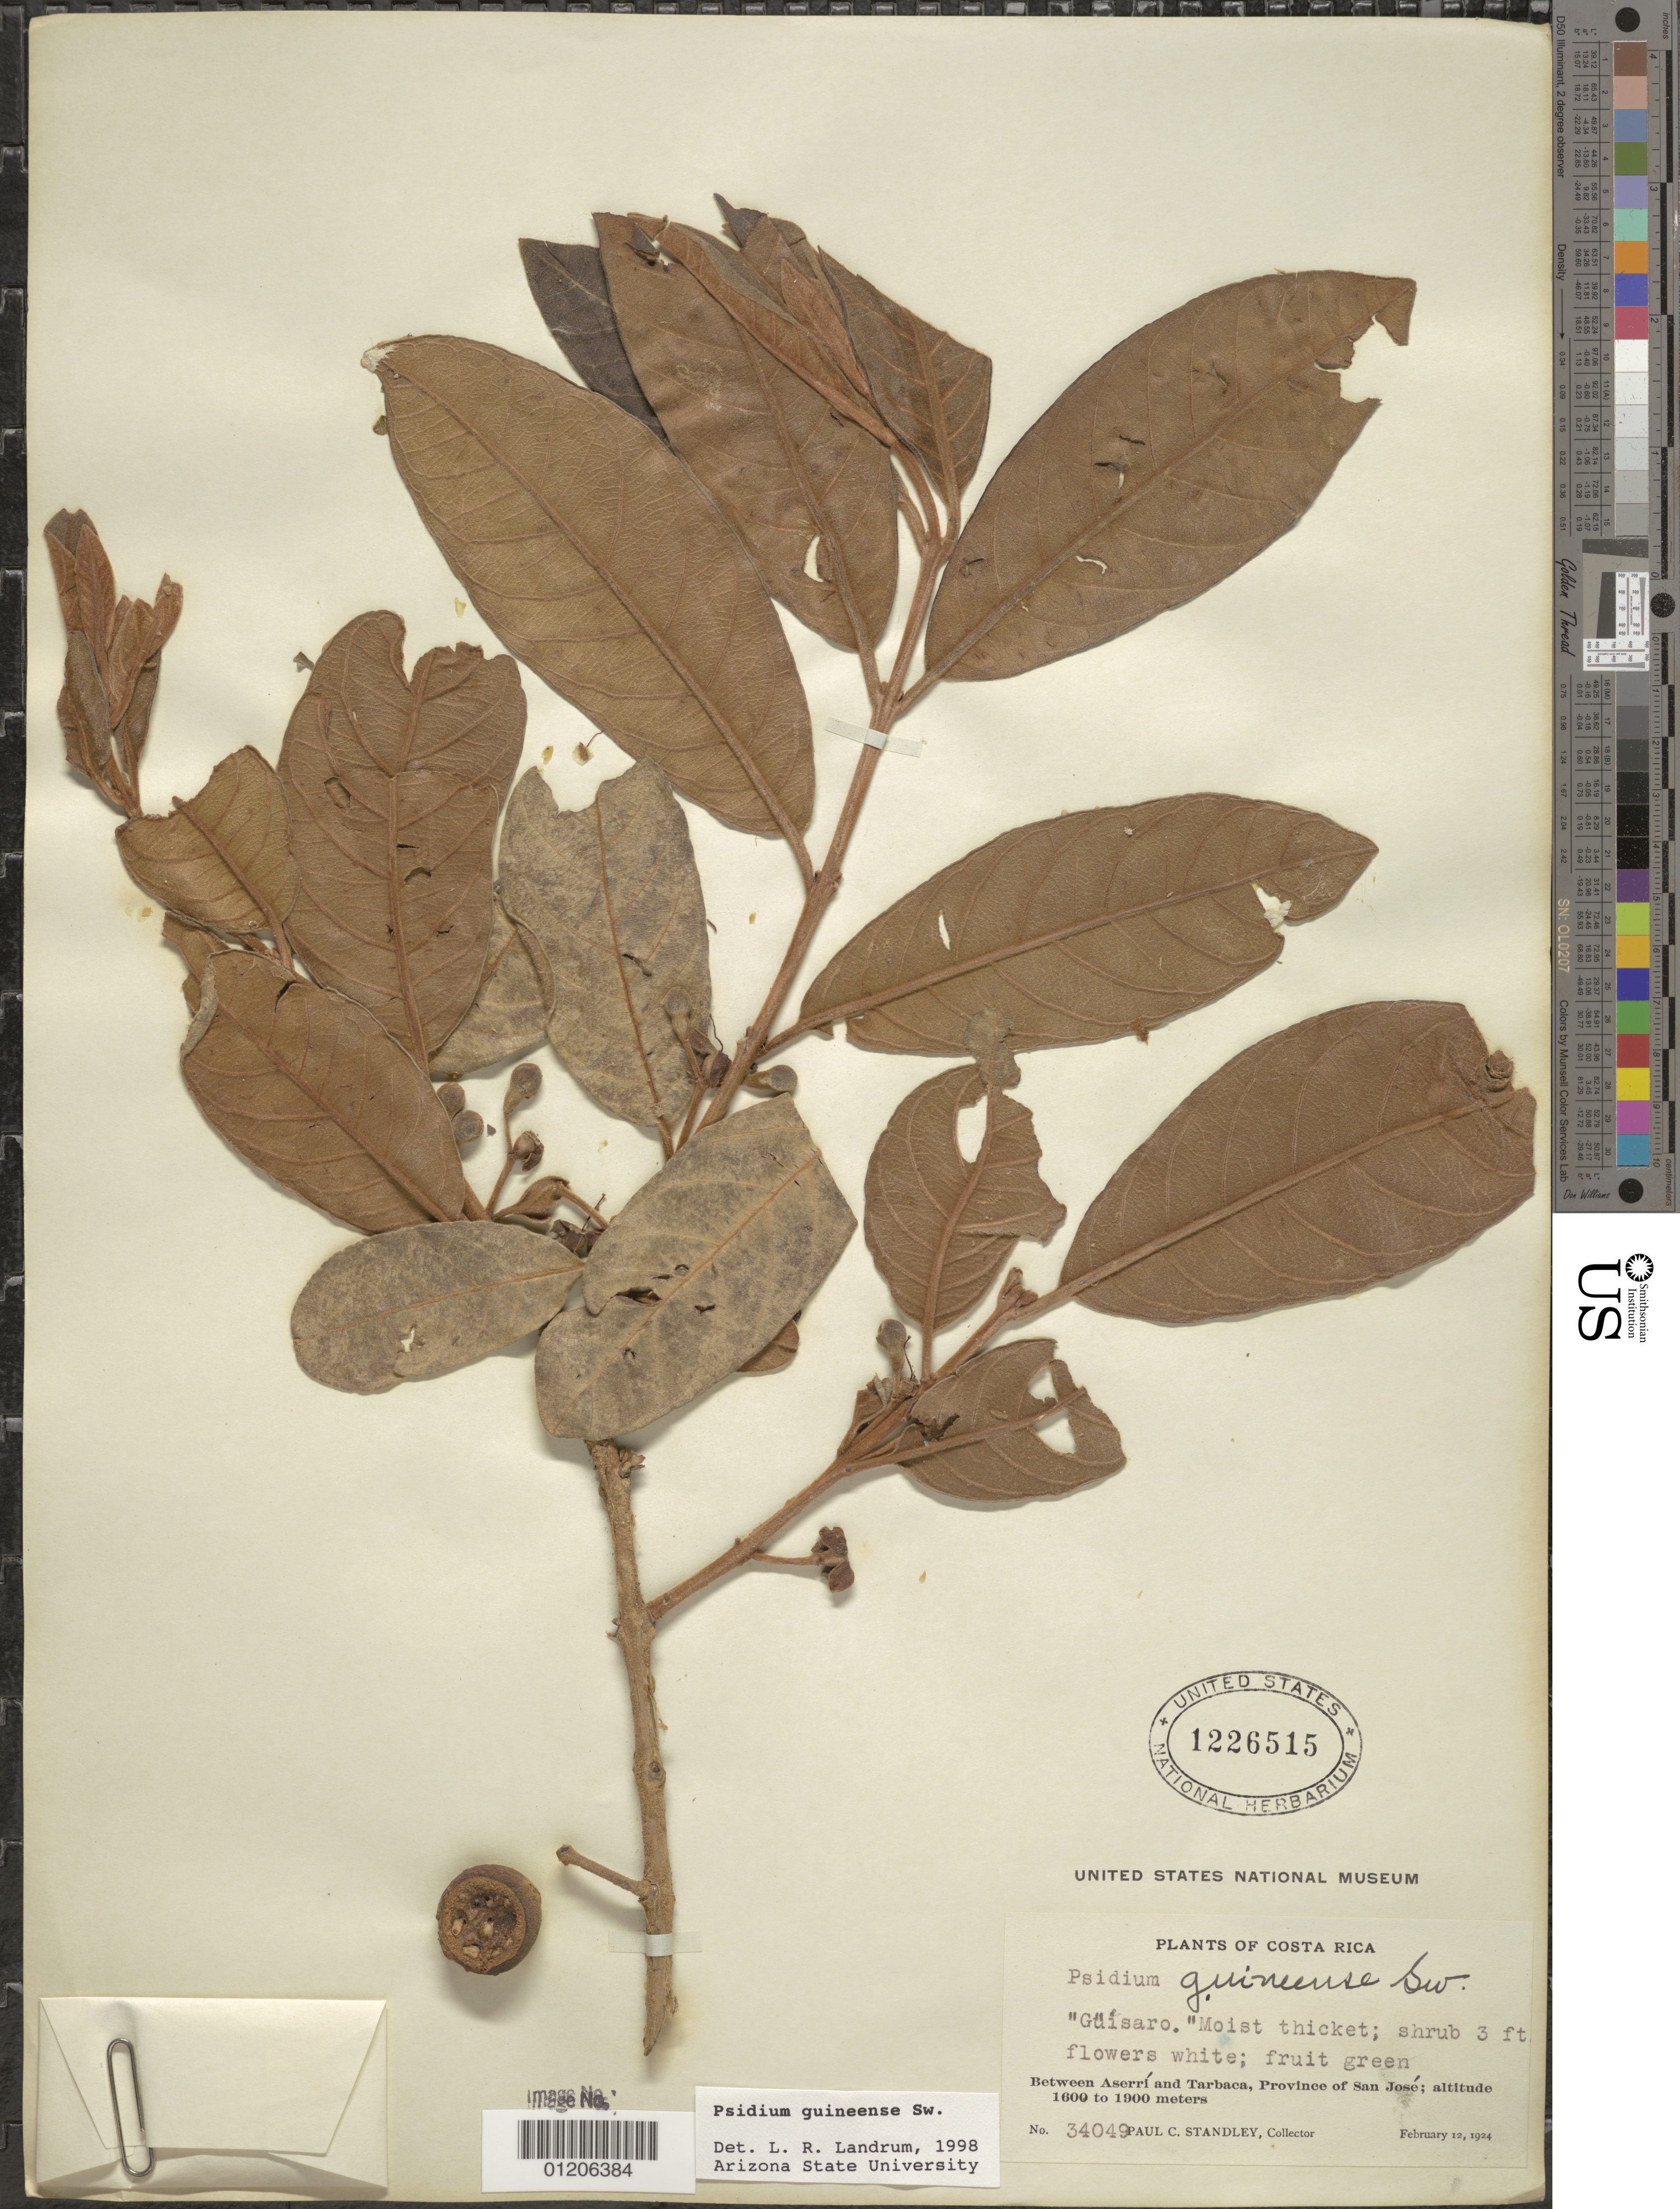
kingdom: Plantae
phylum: Tracheophyta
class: Magnoliopsida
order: Myrtales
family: Myrtaceae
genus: Psidium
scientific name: Psidium guineense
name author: Sw.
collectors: P. C. Standley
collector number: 34049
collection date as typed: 12 Feb 1924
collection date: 1924-02-12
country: Costa Rica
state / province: San José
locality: Between Aserri & Tarbaca.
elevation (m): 1600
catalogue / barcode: US 1226515